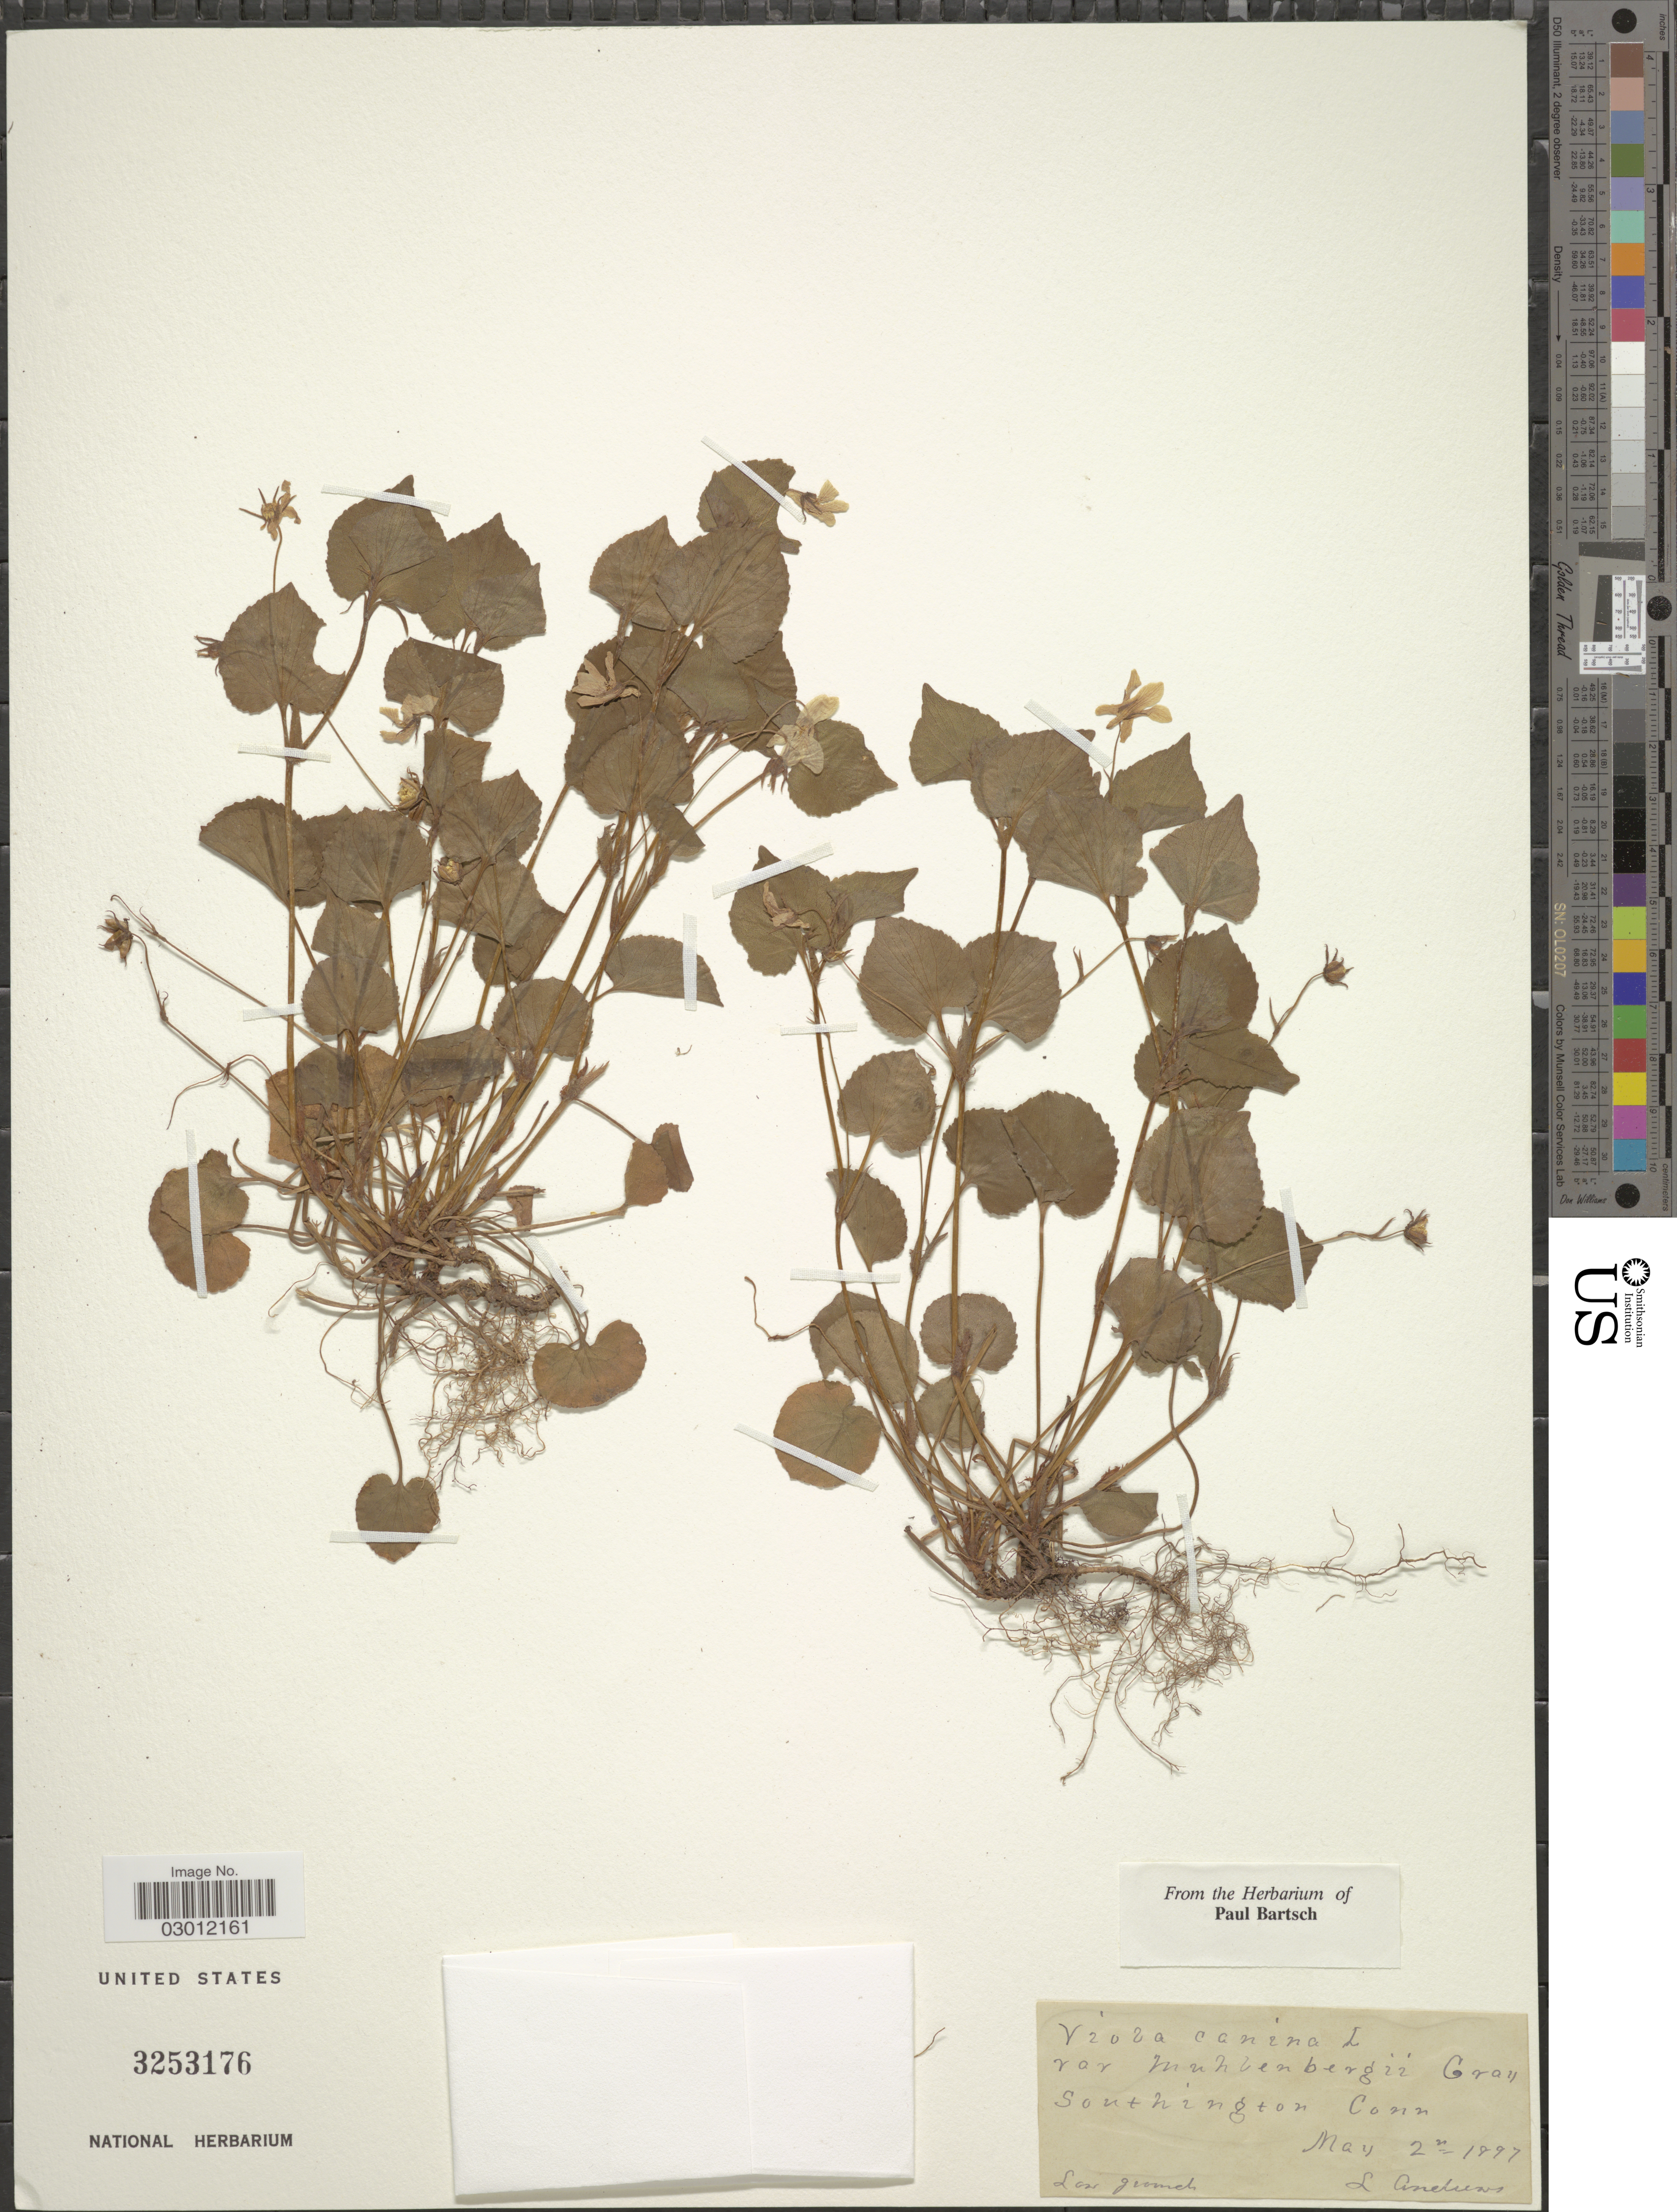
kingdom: Plantae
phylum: Tracheophyta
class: Magnoliopsida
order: Malpighiales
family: Violaceae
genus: Viola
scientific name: Viola canina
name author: L.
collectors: L. Andrews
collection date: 1897-05-02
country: United States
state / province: Connecticut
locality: Southington.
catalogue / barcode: US 3253176